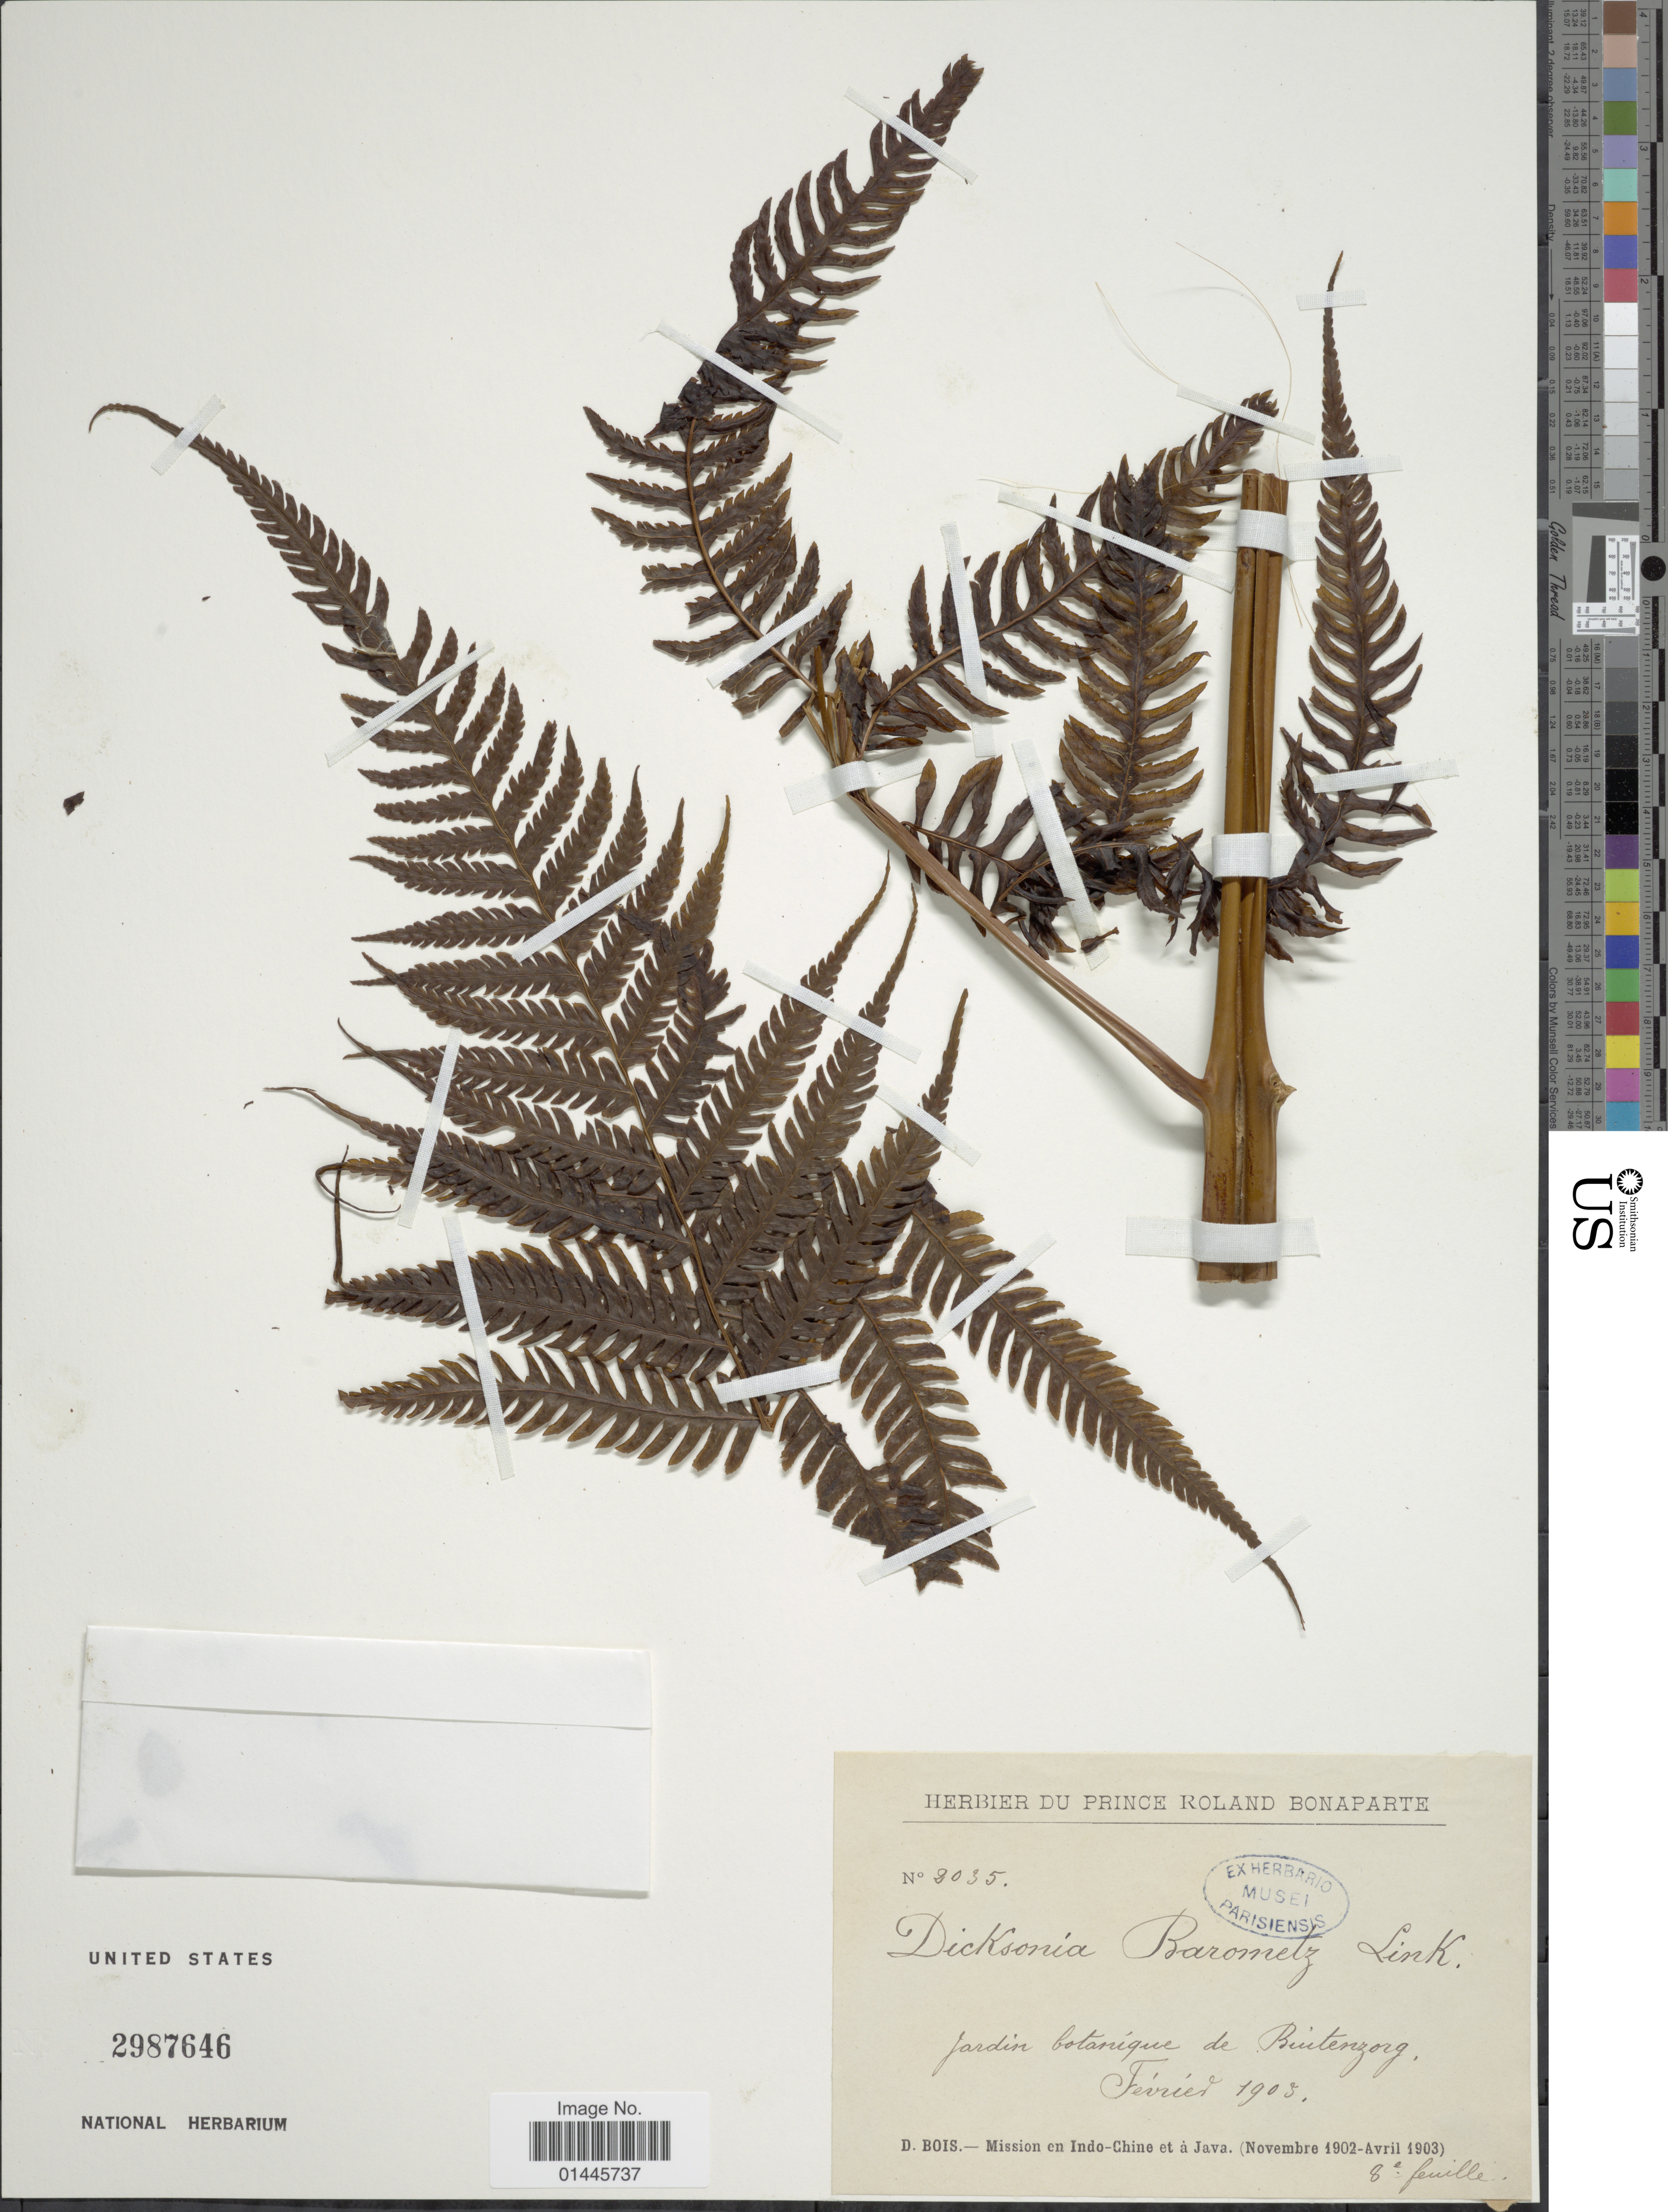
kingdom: Plantae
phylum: Tracheophyta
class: Polypodiopsida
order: Cyatheales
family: Cibotiaceae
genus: Cibotium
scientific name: Cibotium barometz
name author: (L.) J. Sm.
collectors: D. Bois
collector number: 3035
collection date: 1905-02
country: Indonesia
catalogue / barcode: US 2987646